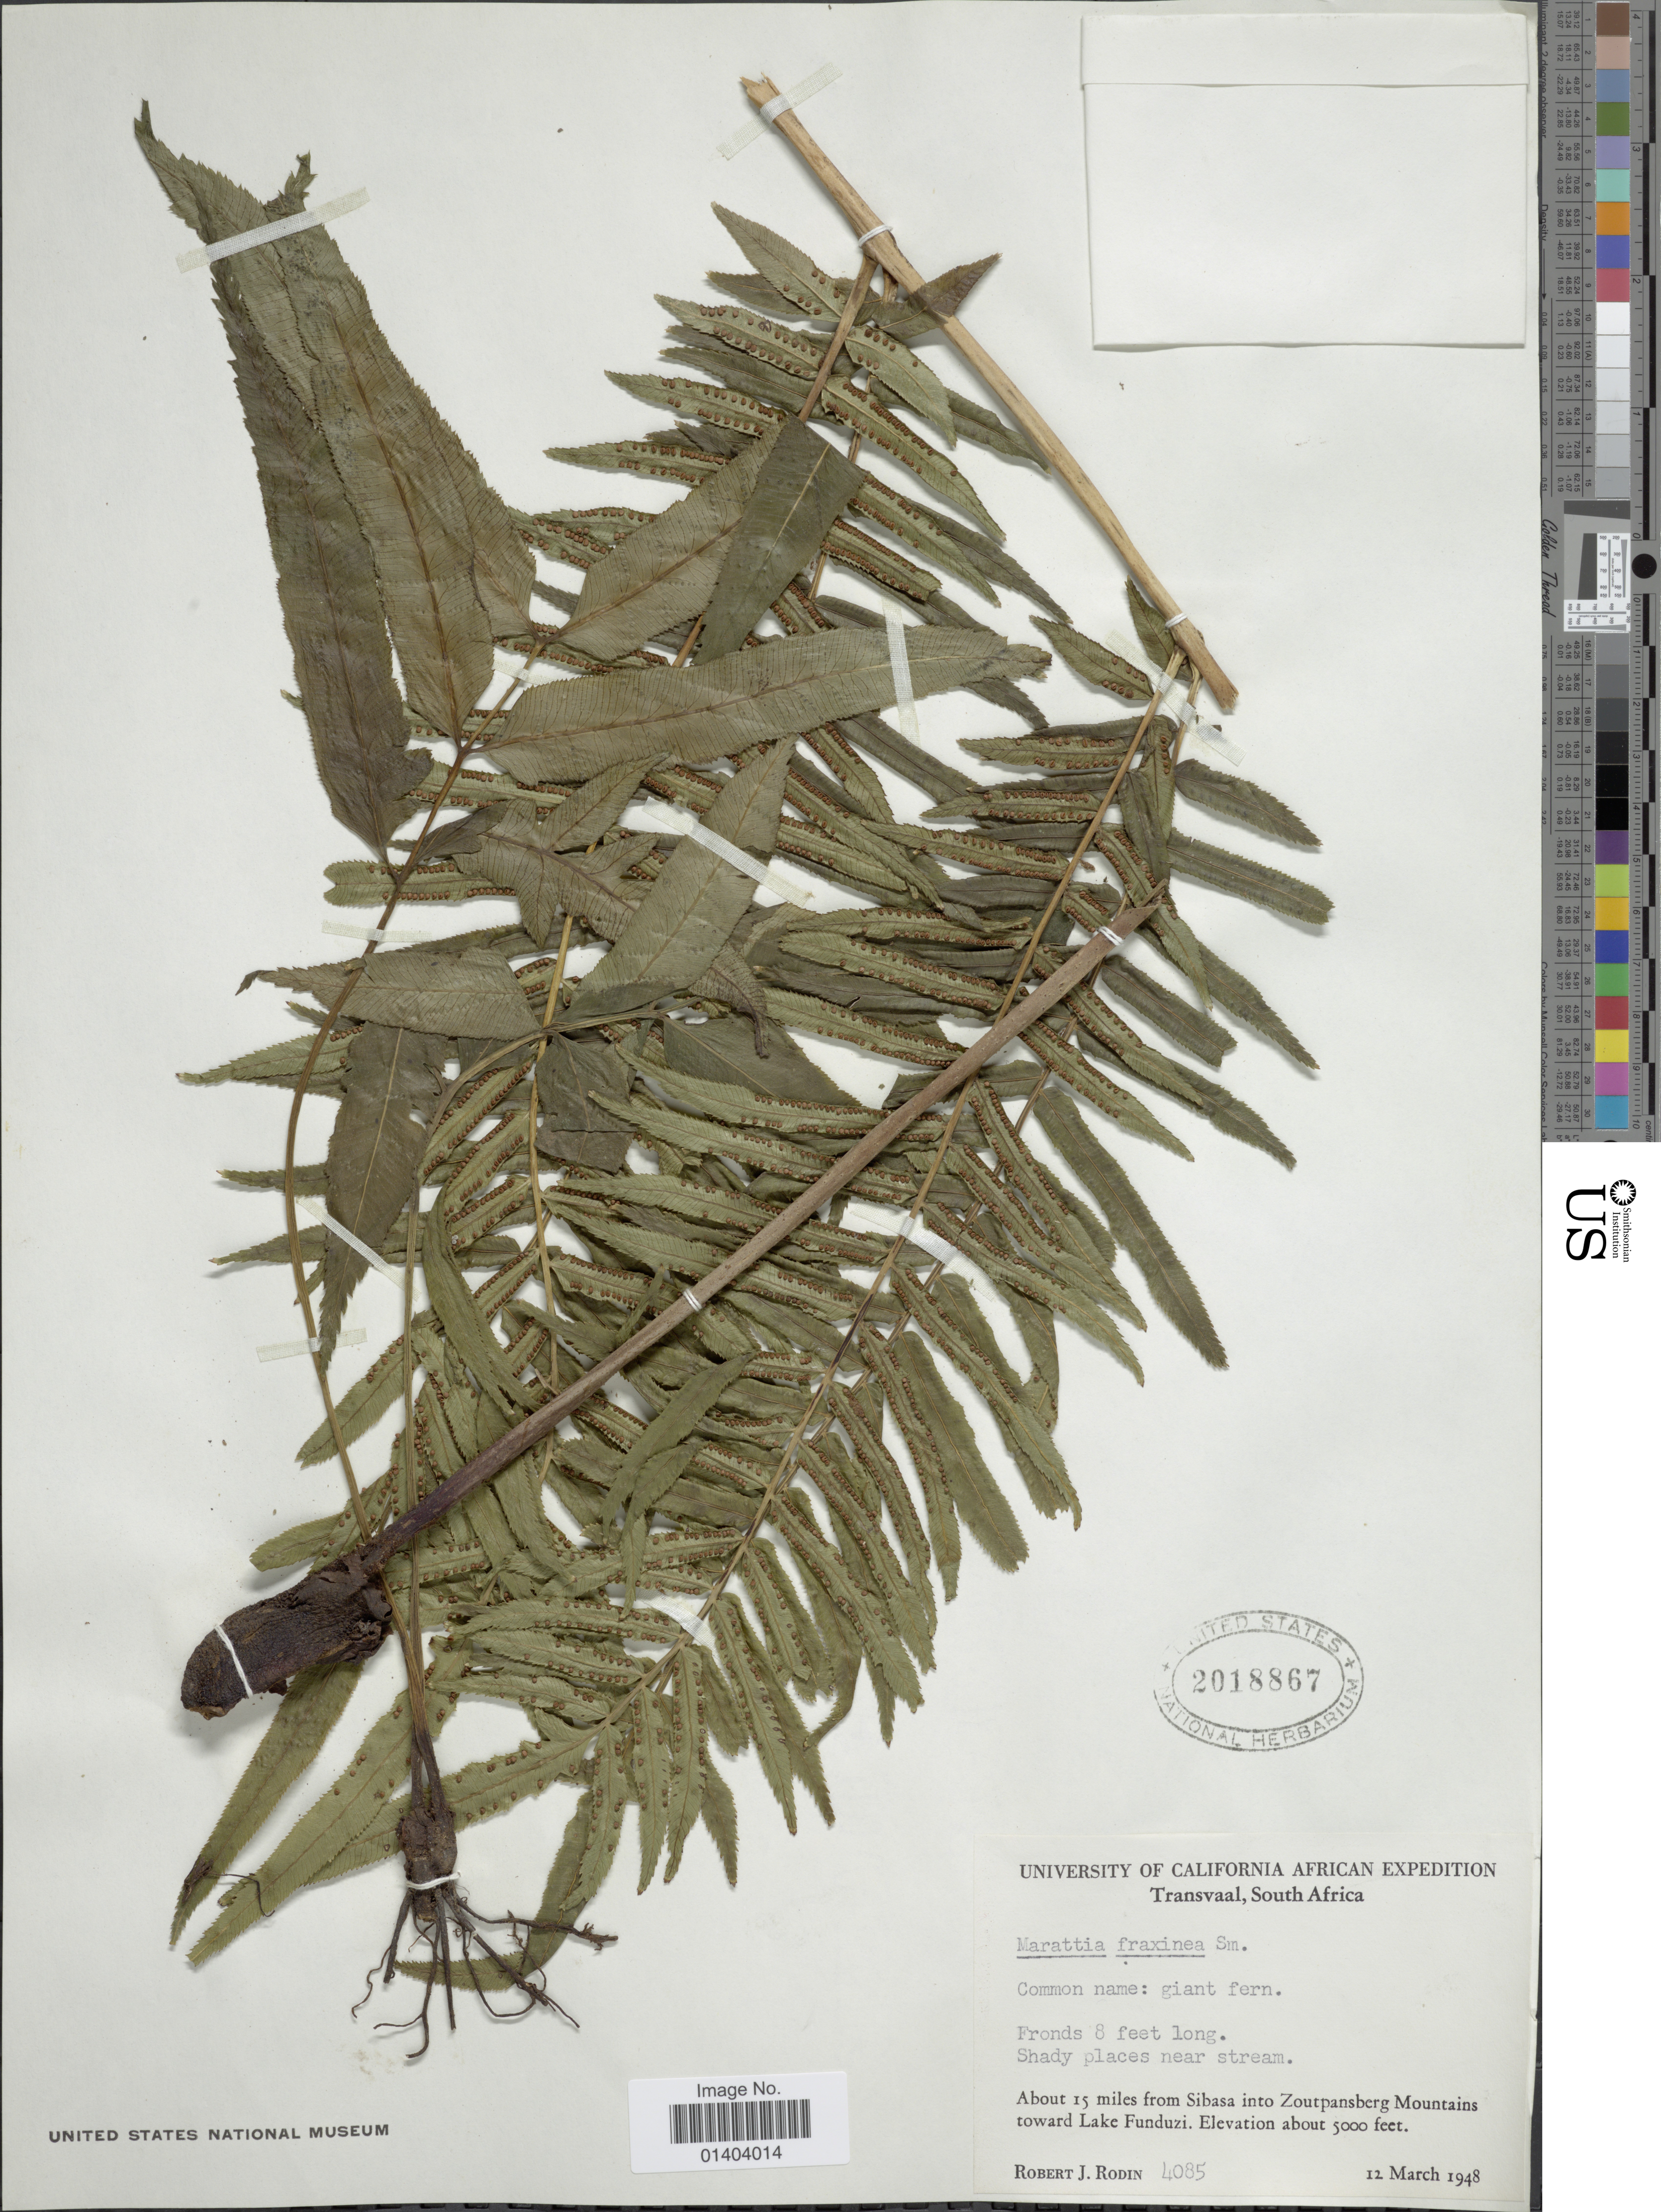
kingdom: Plantae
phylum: Tracheophyta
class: Polypodiopsida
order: Marattiales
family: Marattiaceae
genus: Ptisana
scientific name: Ptisana fraxinea var. salicifolia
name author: (Schrad.) Murdock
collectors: R. J. Rodin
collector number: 4085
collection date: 1948-03-12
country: South Africa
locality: Transvaal, About 15 miles from Sibasa into Zoutpansberg Mountains toward Lake Funduzi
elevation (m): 1524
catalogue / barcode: US 2018867